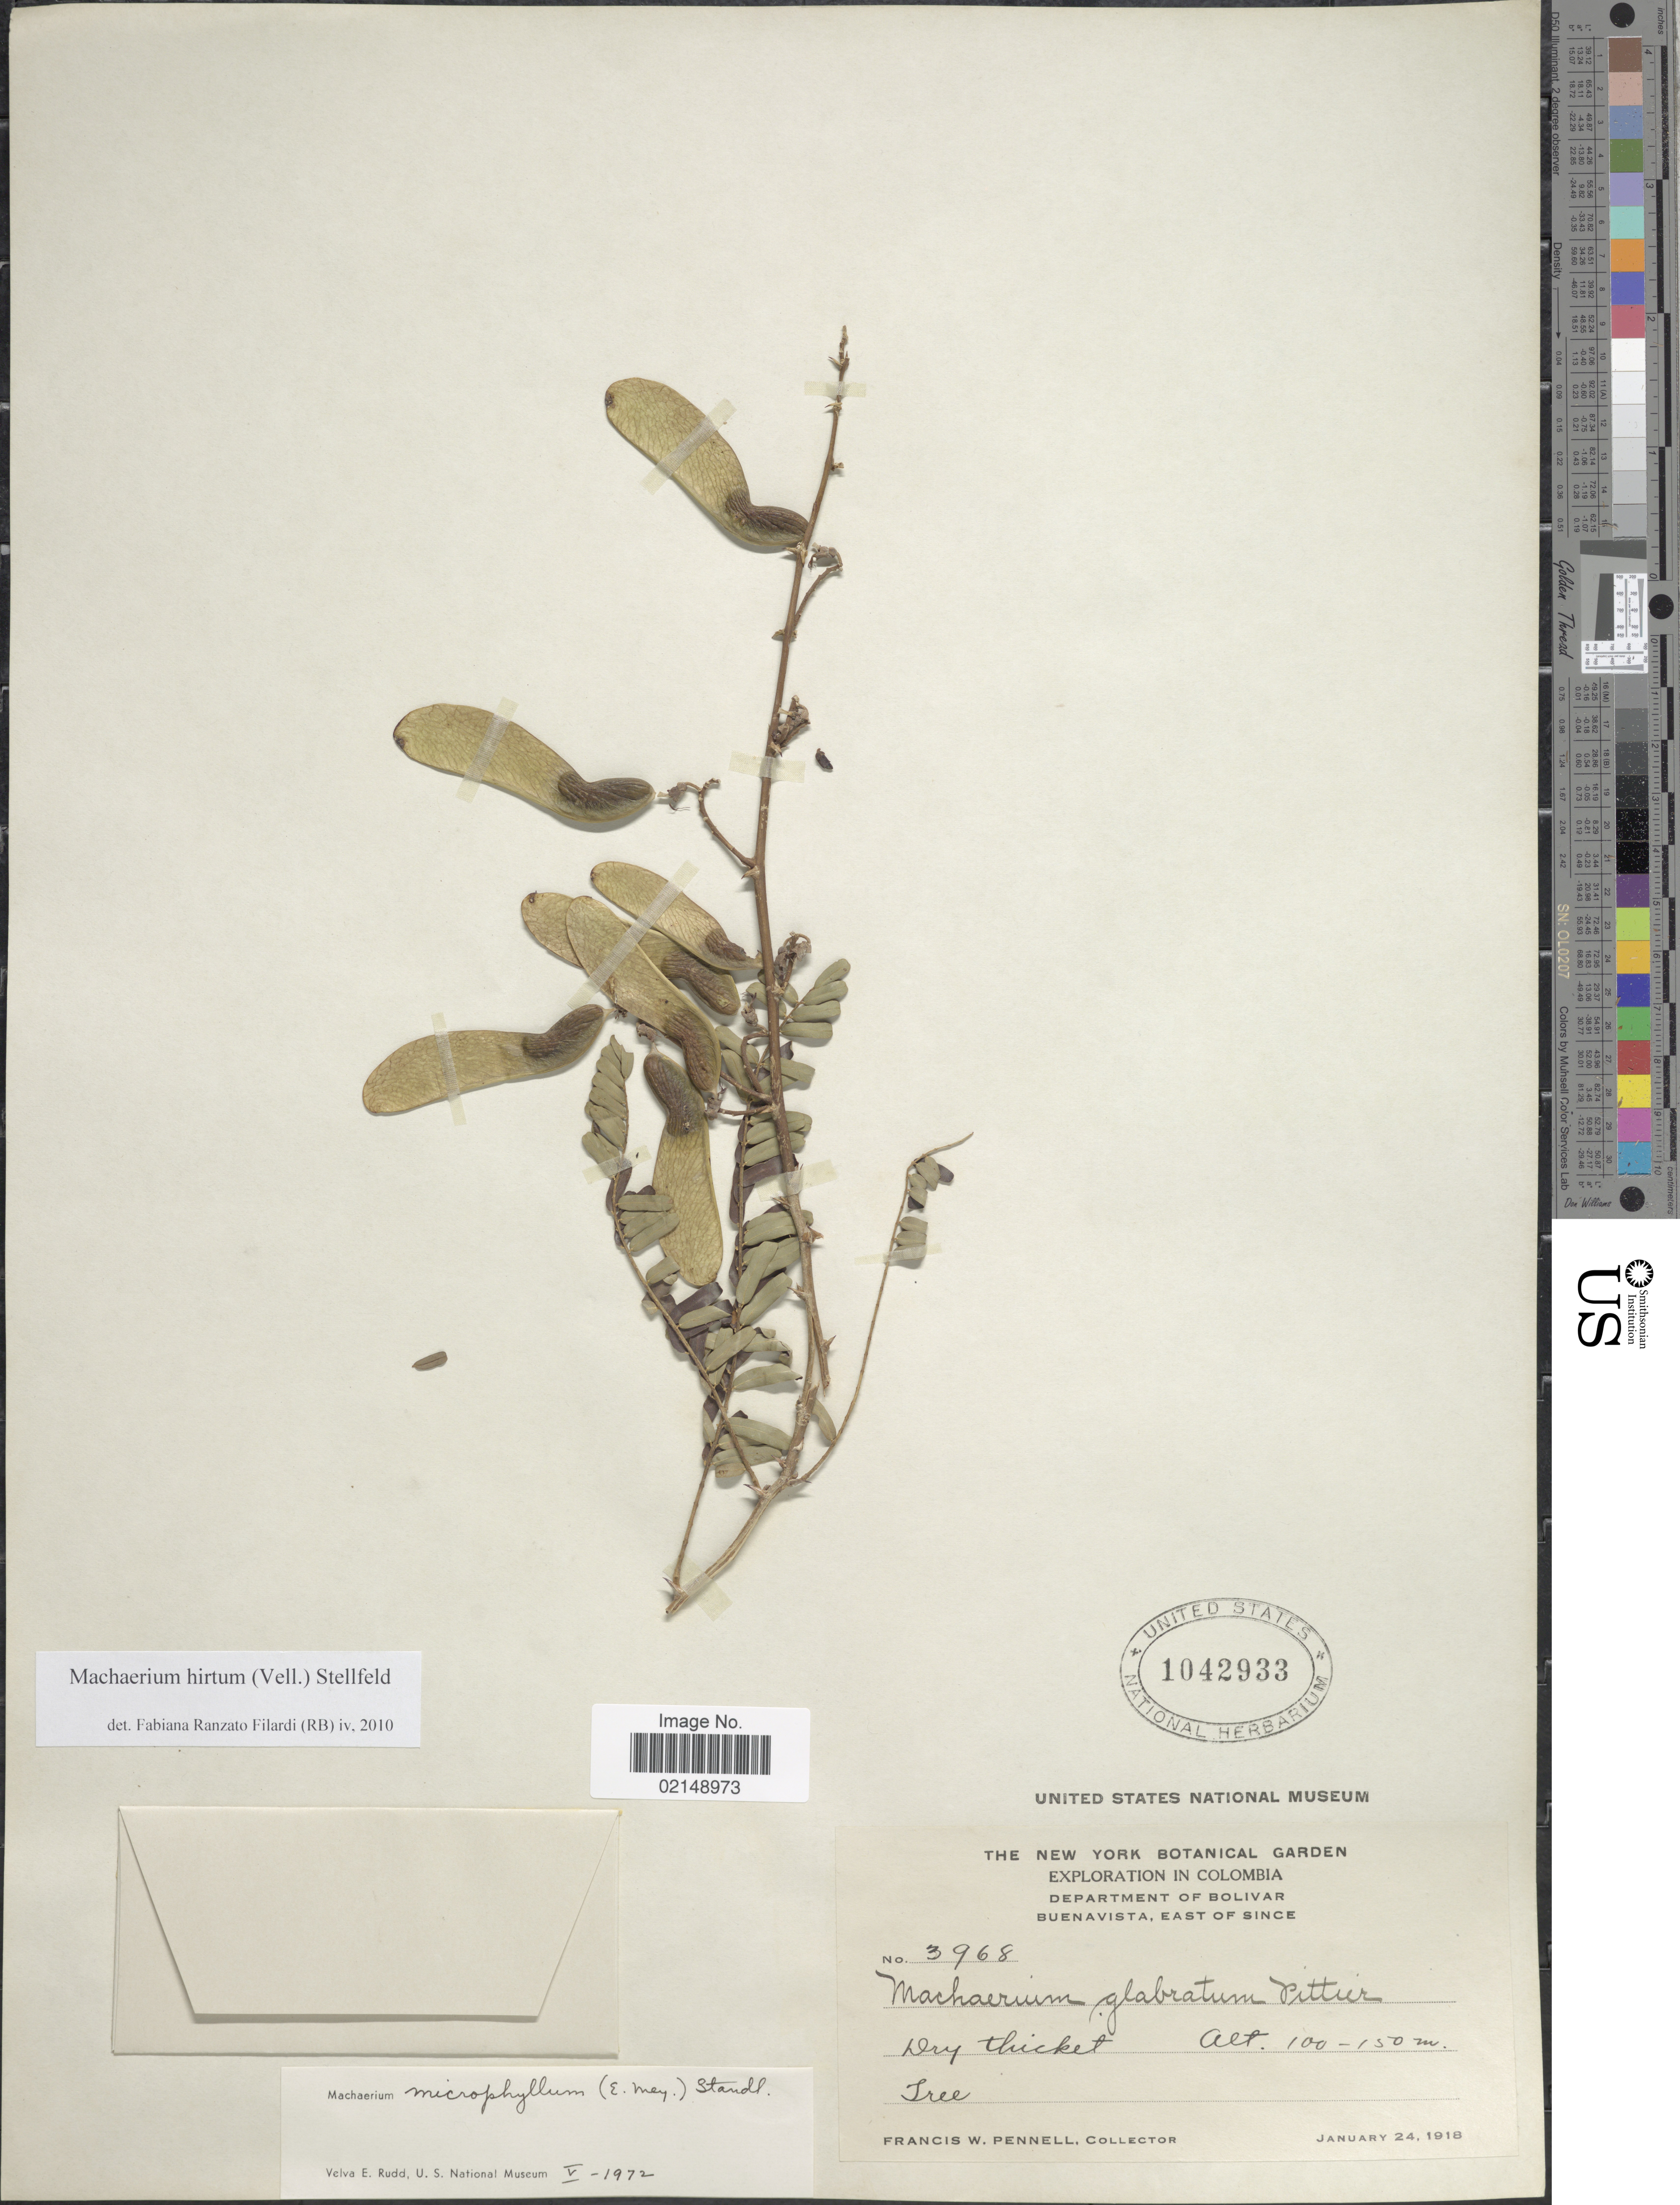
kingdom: Plantae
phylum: Tracheophyta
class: Magnoliopsida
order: Fabales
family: Fabaceae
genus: Machaerium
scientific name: Machaerium hirtum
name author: (Vell.) Stellfeld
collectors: F. W. Pennell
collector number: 3968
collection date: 1918-01-24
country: Colombia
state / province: Bolívar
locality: Buenavista, east of Since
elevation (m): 100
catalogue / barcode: US 1042933